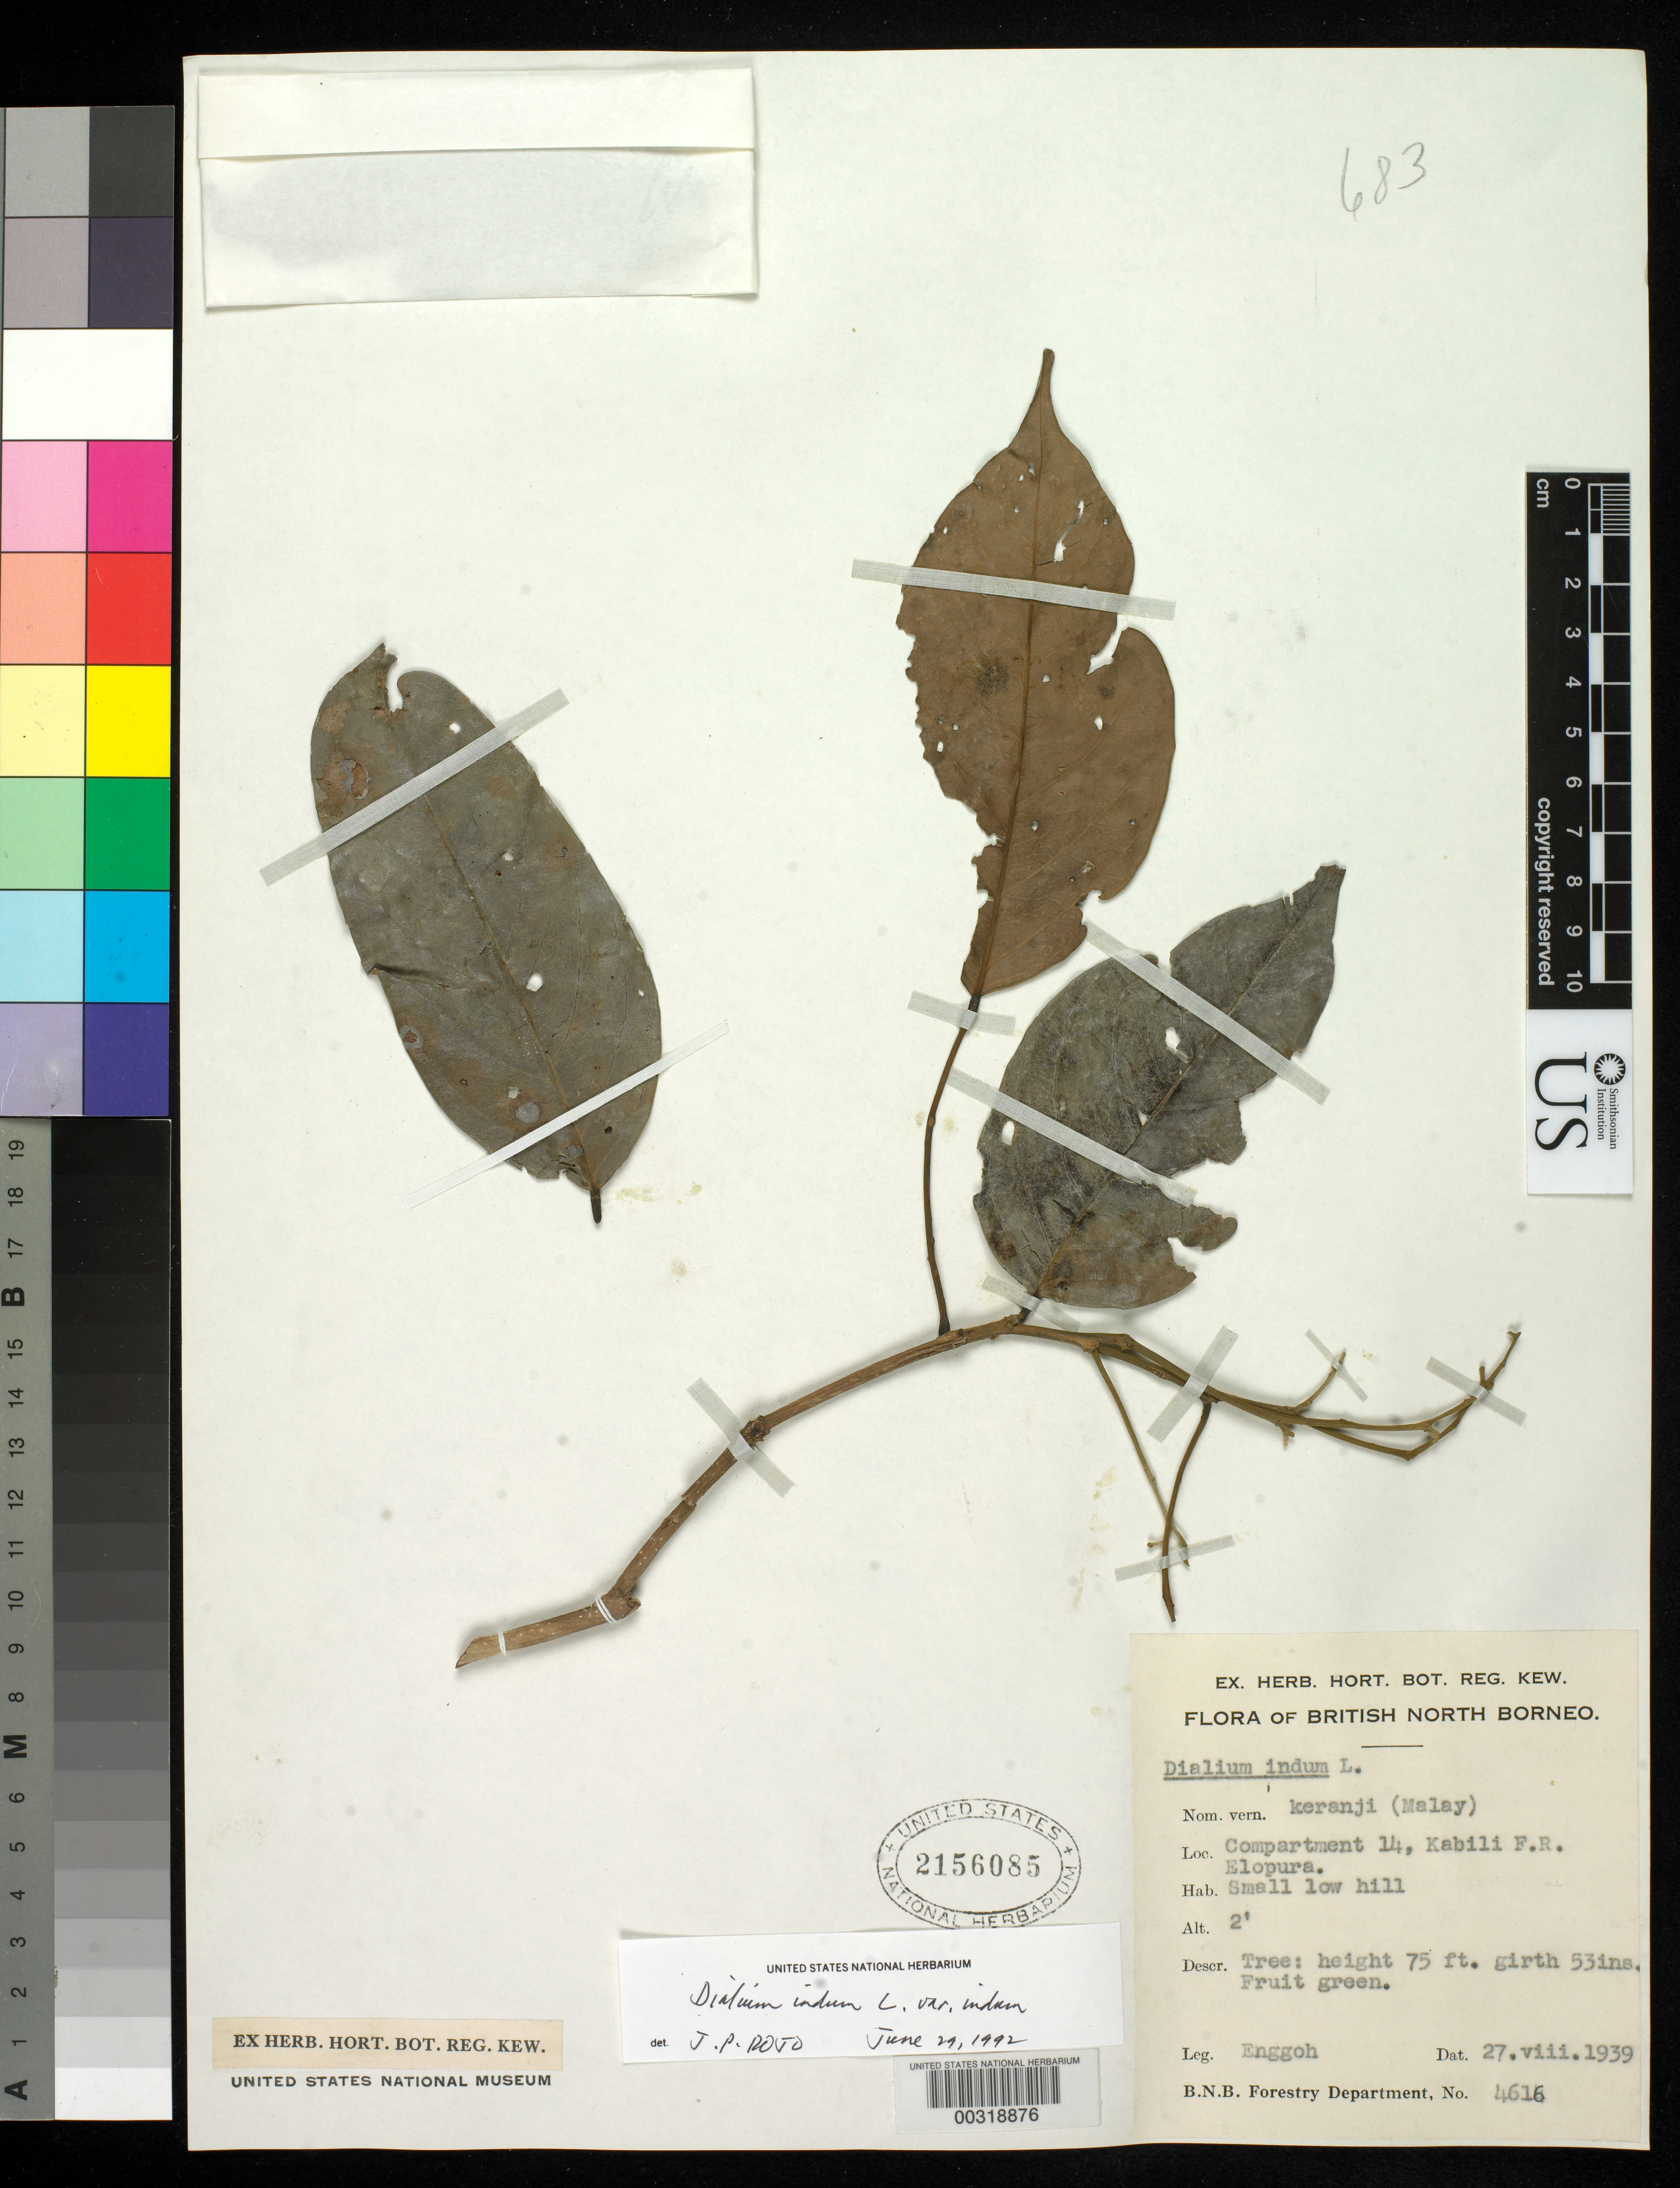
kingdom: Plantae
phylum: Tracheophyta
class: Magnoliopsida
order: Fabales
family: Fabaceae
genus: Dialium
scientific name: Dialium indum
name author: L.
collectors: -. Enggoh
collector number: B.n.b. Forestry Dept. No. 4616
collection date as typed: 27 Aug 1939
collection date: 1939-08-27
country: Malaysia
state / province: Sabah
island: Borneo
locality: Compartment 14, kabili f.r. elopura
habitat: Small low hill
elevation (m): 1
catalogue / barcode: US 2156085